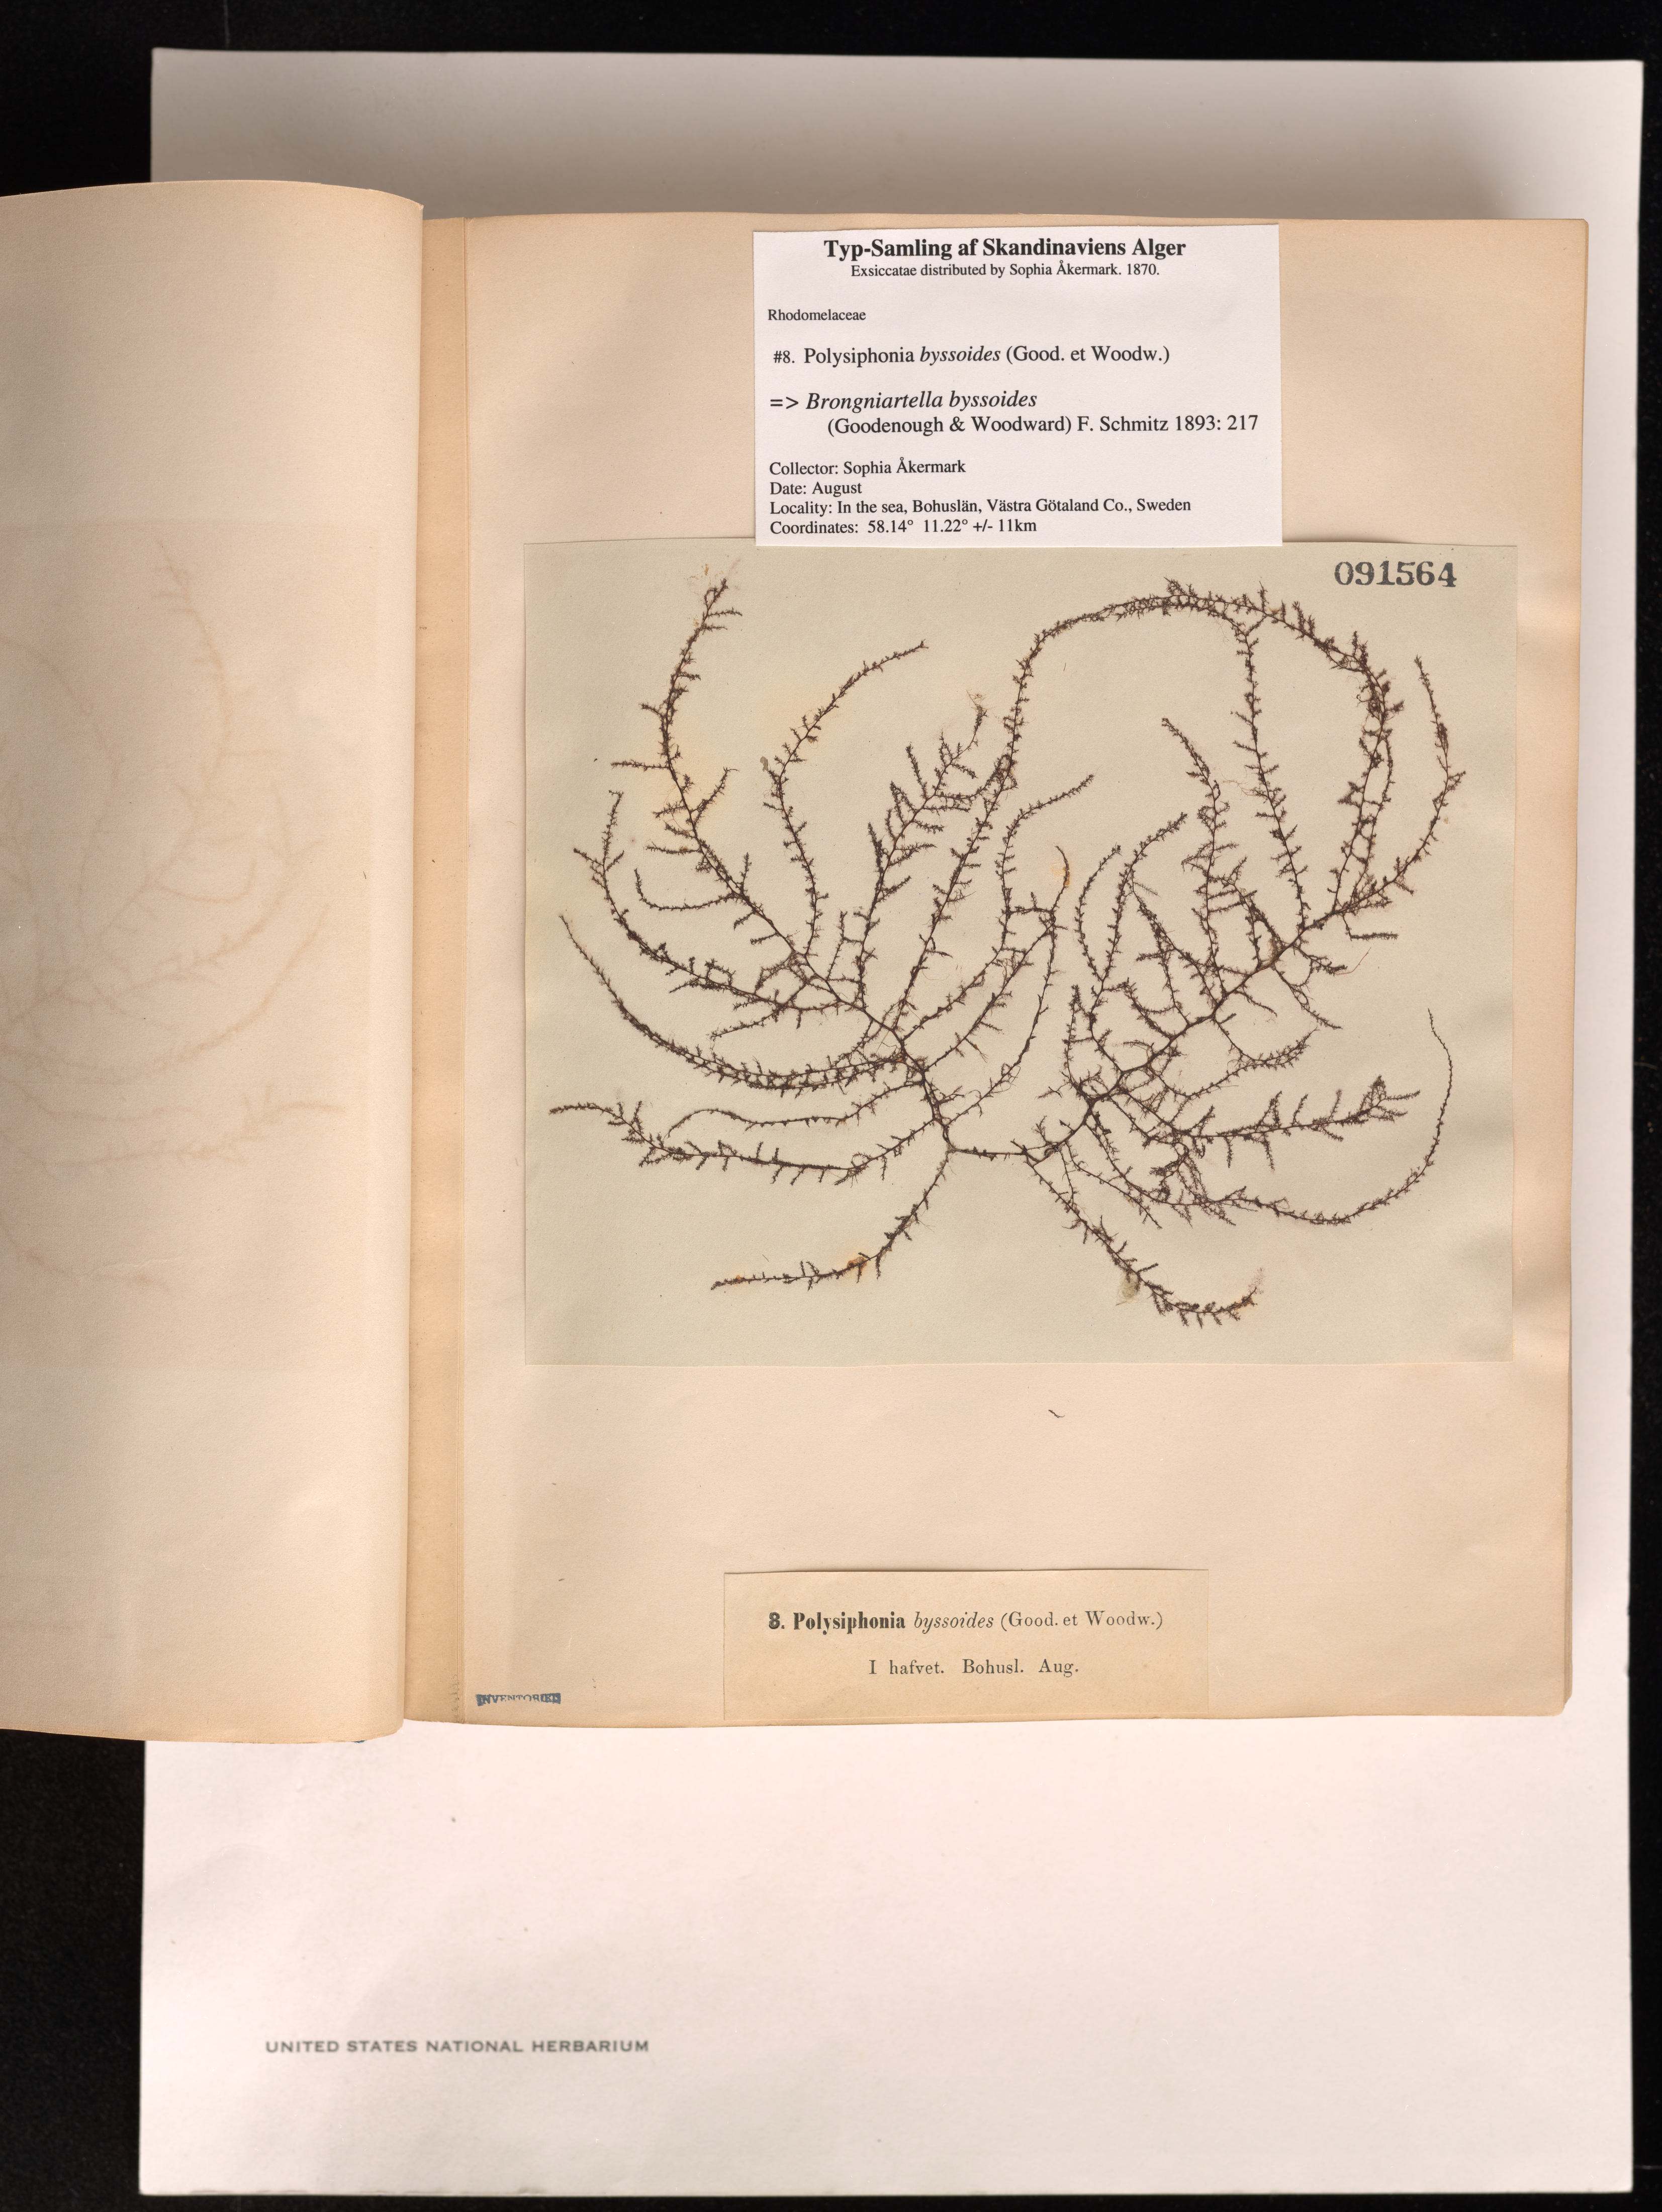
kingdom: Plantae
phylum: Rhodophyta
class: Florideophyceae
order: Ceramiales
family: Rhodomelaceae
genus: Brongniartella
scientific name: Brongniartella byssoides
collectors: S. Akermark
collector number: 8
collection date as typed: Aug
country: Sweden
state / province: Västra Götaland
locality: Bohuslan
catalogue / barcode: US 91564